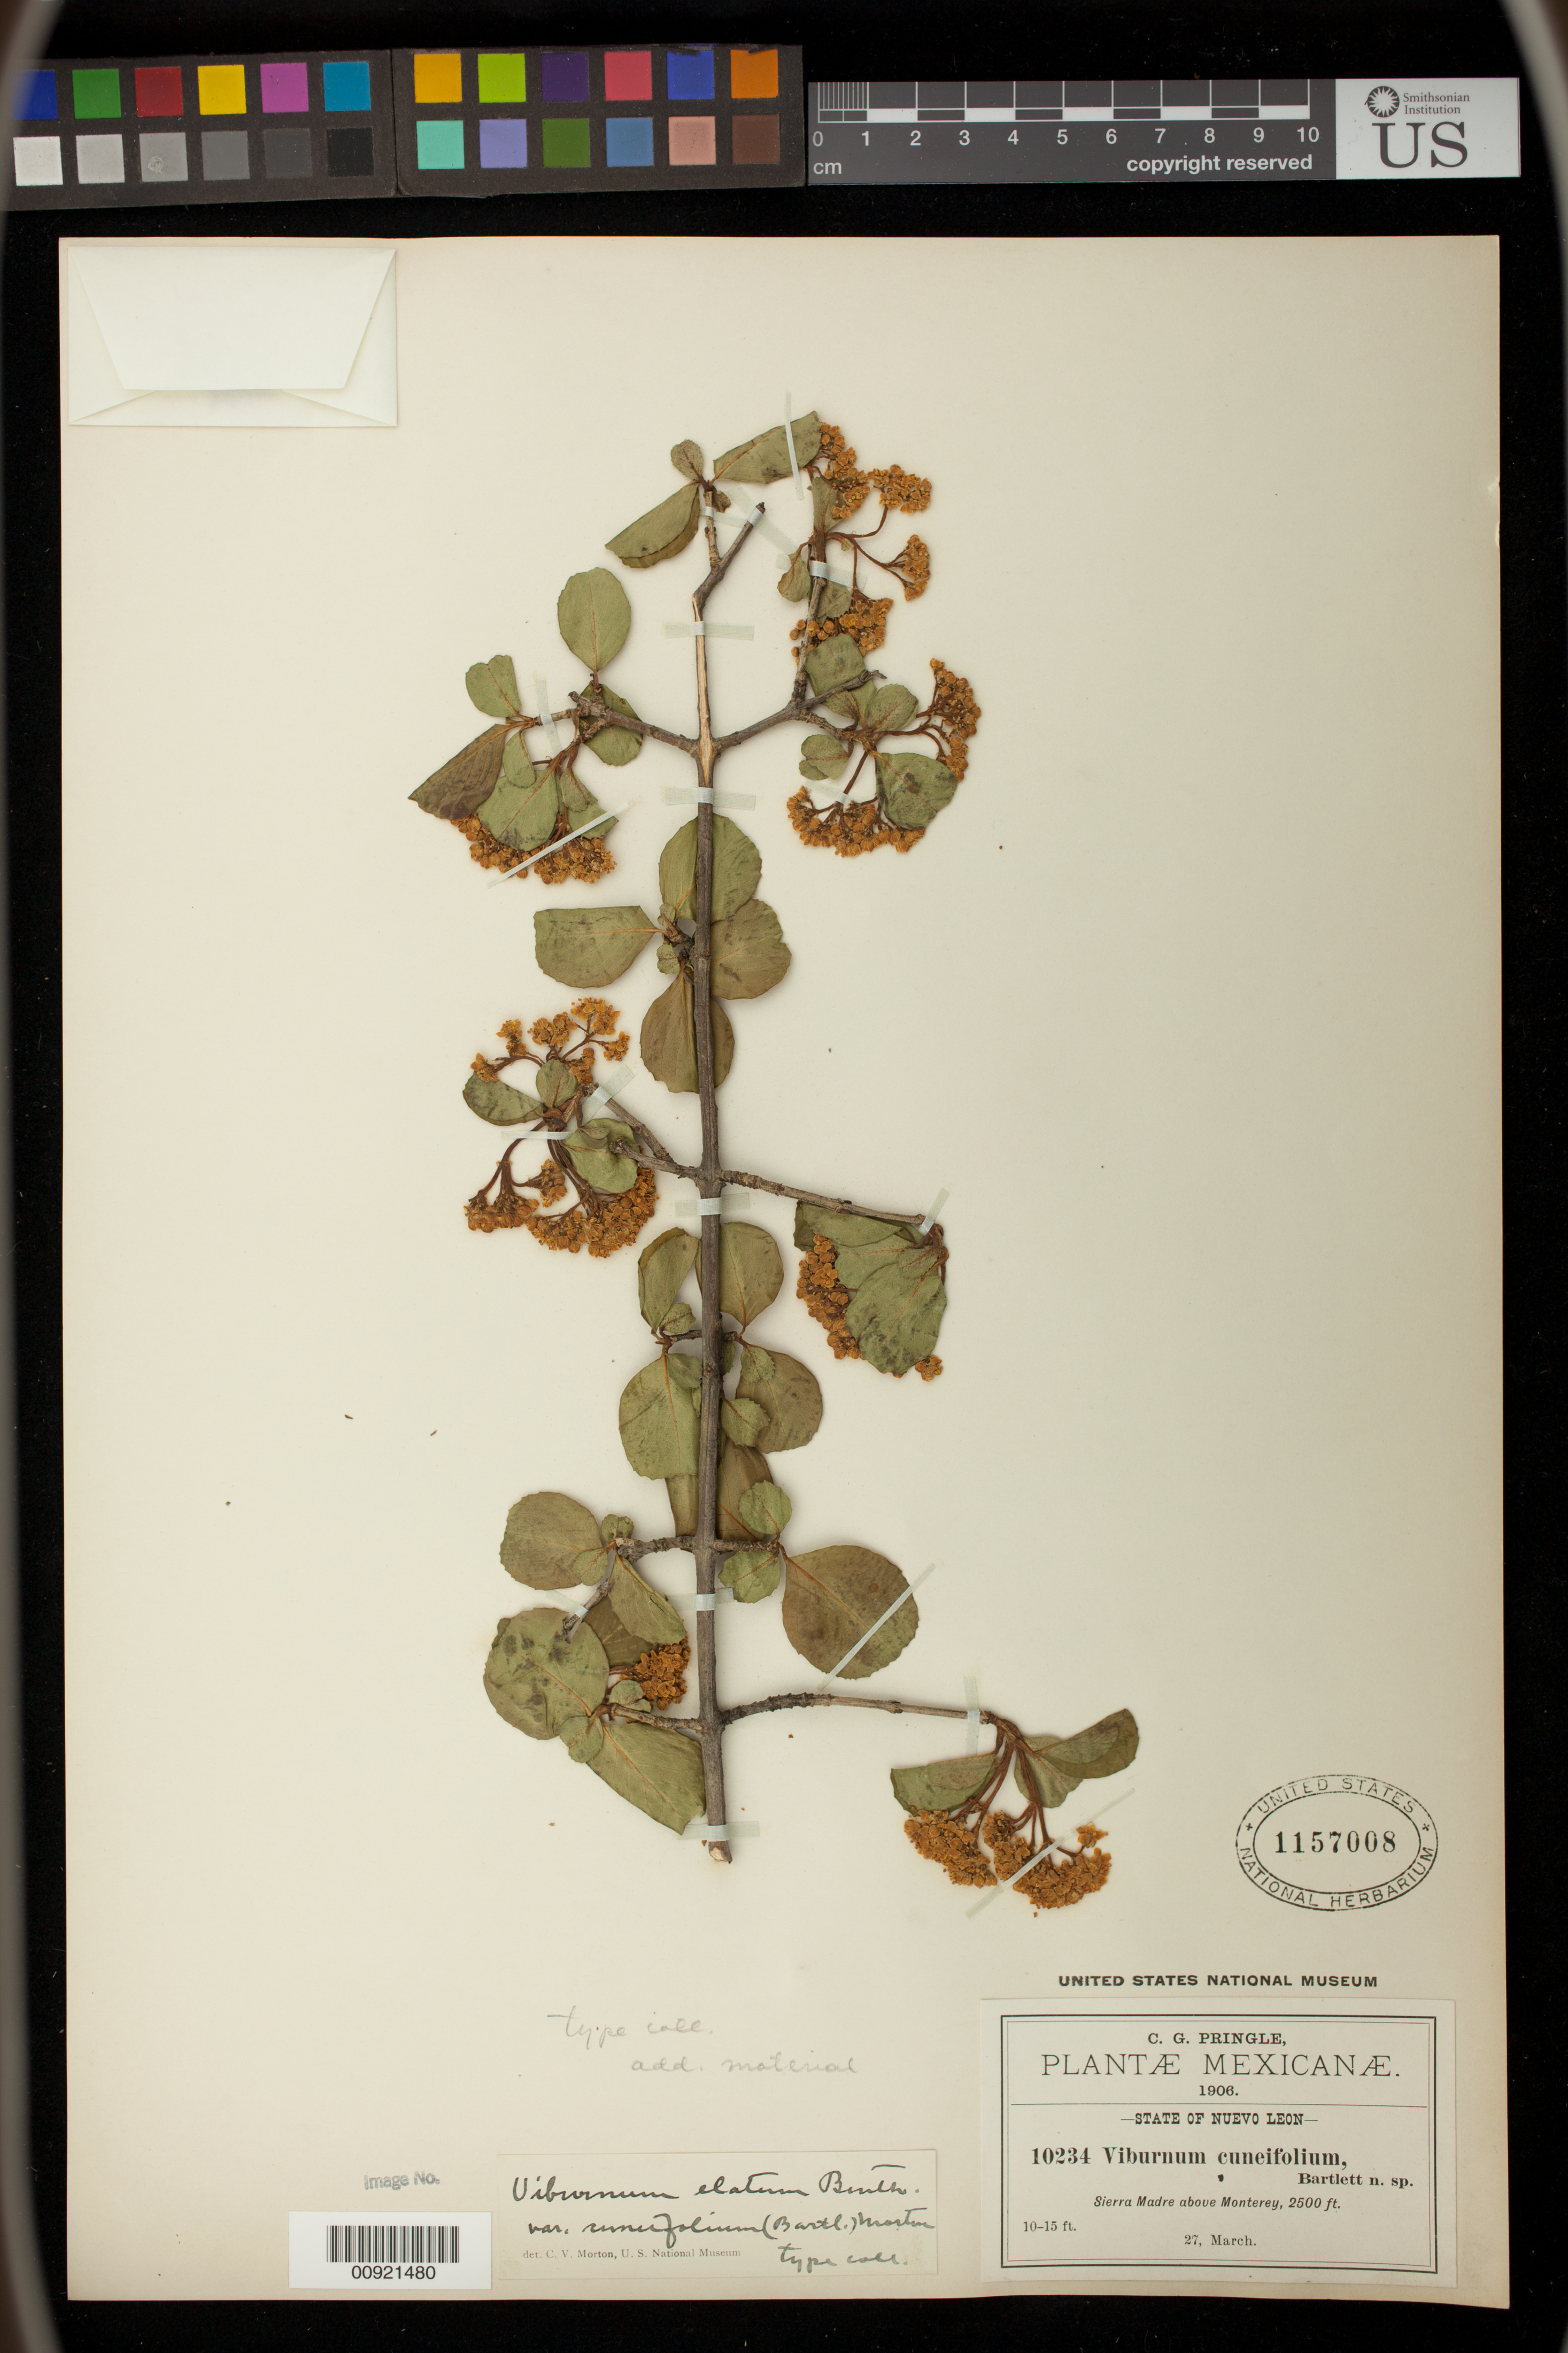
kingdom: Plantae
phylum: Tracheophyta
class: Magnoliopsida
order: Dipsacales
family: Viburnaceae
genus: Viburnum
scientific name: Viburnum cuneifolium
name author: Bartlett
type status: Isotype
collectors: C. G. Pringle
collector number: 10234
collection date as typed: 27 Mar 1906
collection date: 1906-03-27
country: Mexico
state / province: Nuevo León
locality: Sierra Madre above Monterrey.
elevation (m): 760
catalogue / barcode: US 1157008